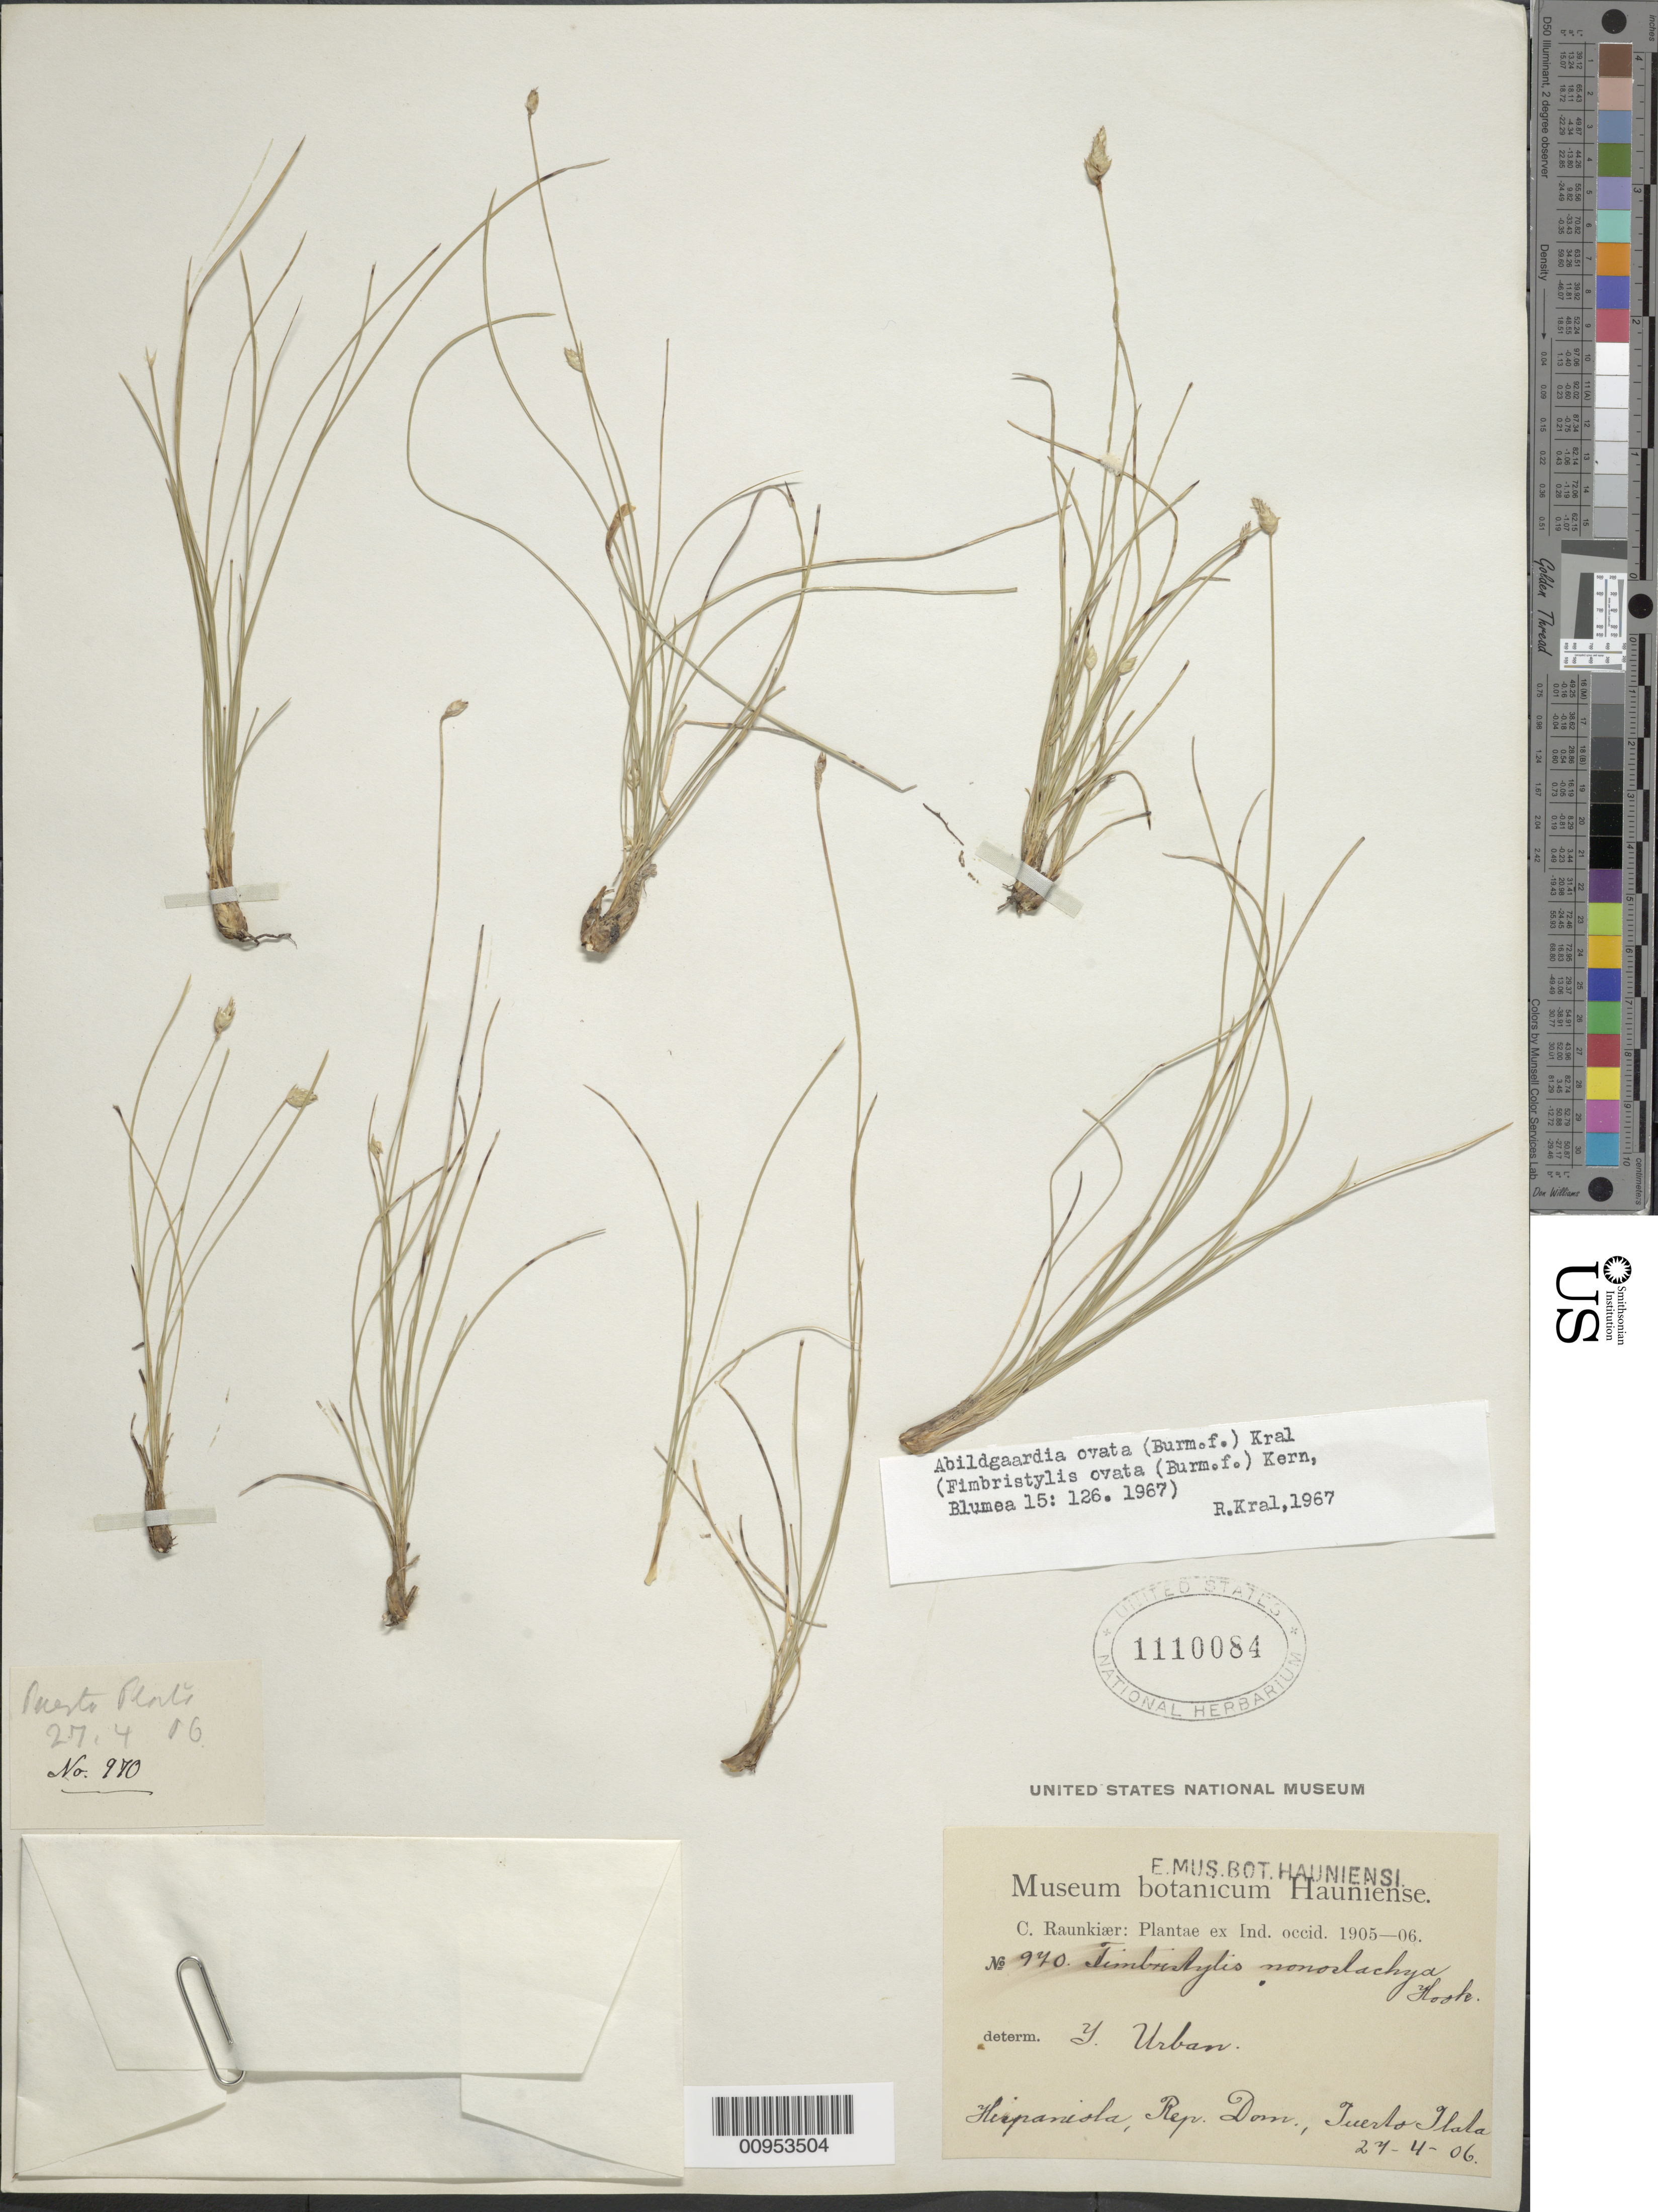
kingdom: Plantae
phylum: Tracheophyta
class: Liliopsida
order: Poales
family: Cyperaceae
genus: Abildgaardia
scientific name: Abildgaardia ovata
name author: (Burm. f.) Kral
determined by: Kral, Robert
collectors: C. C. Raunkiaer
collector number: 970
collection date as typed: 27 Apr 1906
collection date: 1906-04-27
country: Dominican Republic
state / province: Puerto Plata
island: Hispaniola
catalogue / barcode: US 1110084